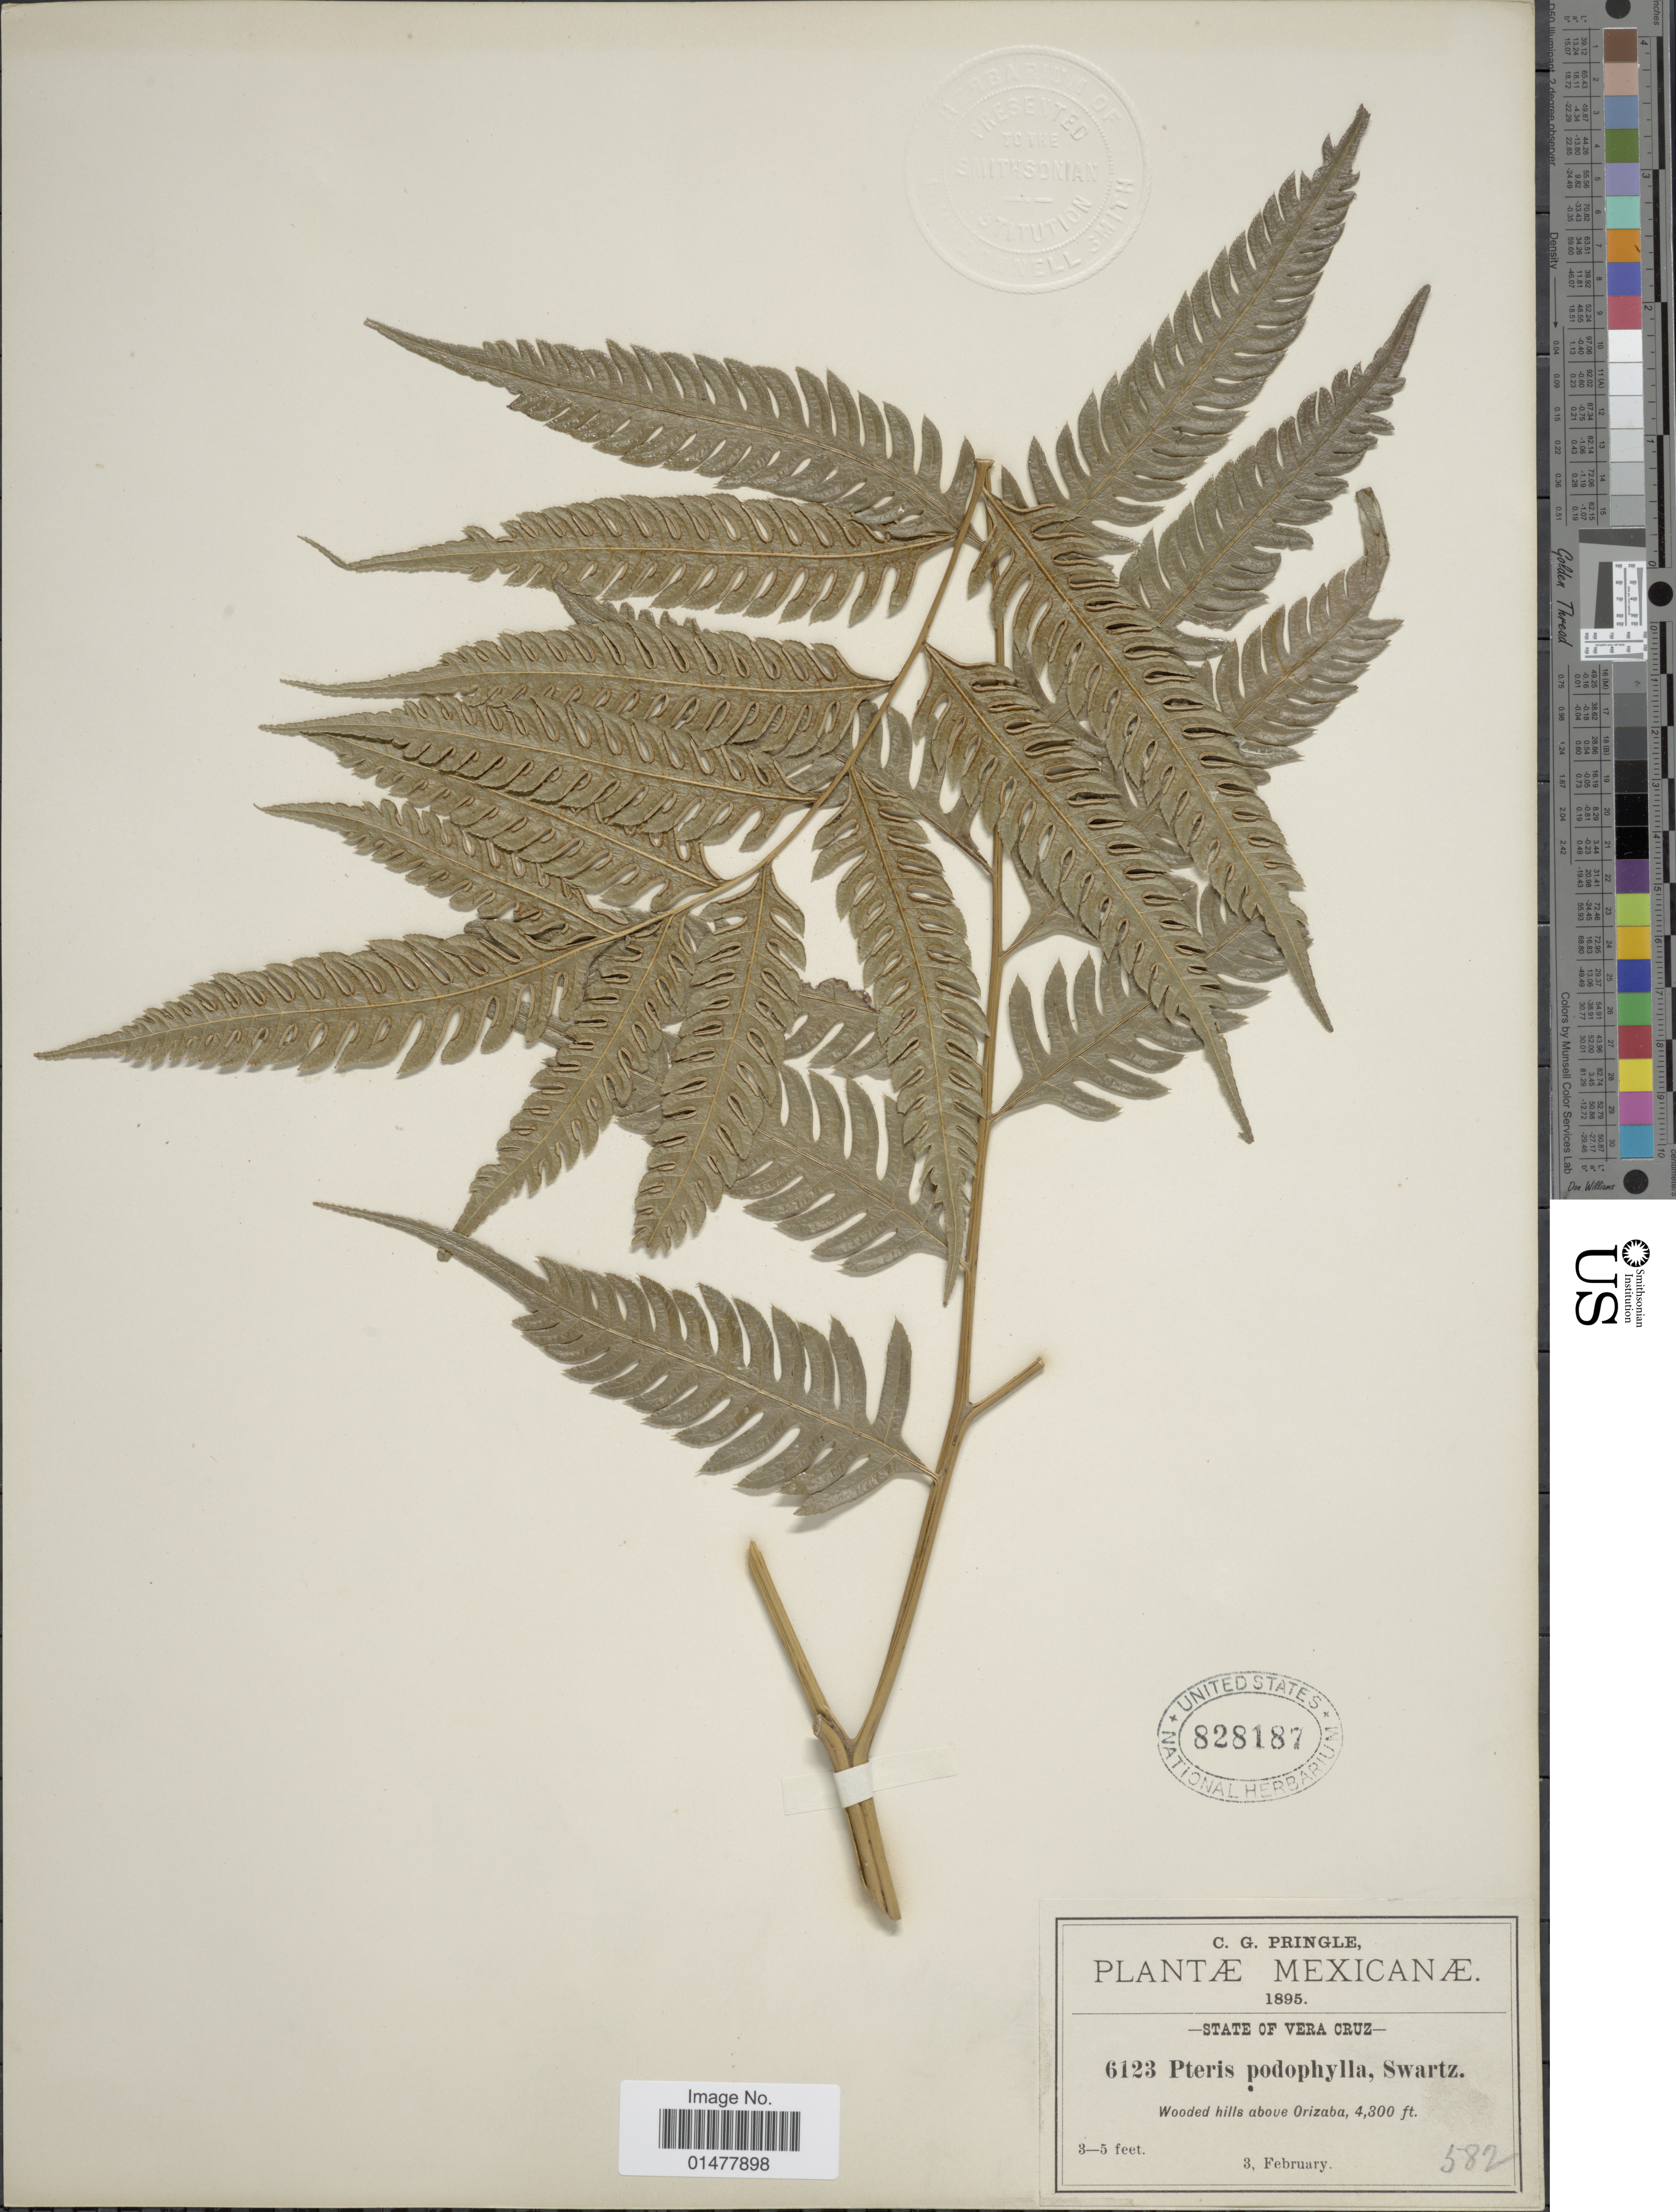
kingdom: Plantae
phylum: Tracheophyta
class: Polypodiopsida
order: Polypodiales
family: Pteridaceae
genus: Pteris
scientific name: Pteris orizabae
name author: M. Martens & Galeotti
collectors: C. G. Pringle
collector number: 6123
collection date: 1895-02-03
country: Mexico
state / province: Veracruz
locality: PLantae Mexicanae, State of Vera Cruz, wooded hills above Orizaba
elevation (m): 1311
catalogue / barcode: US 828187